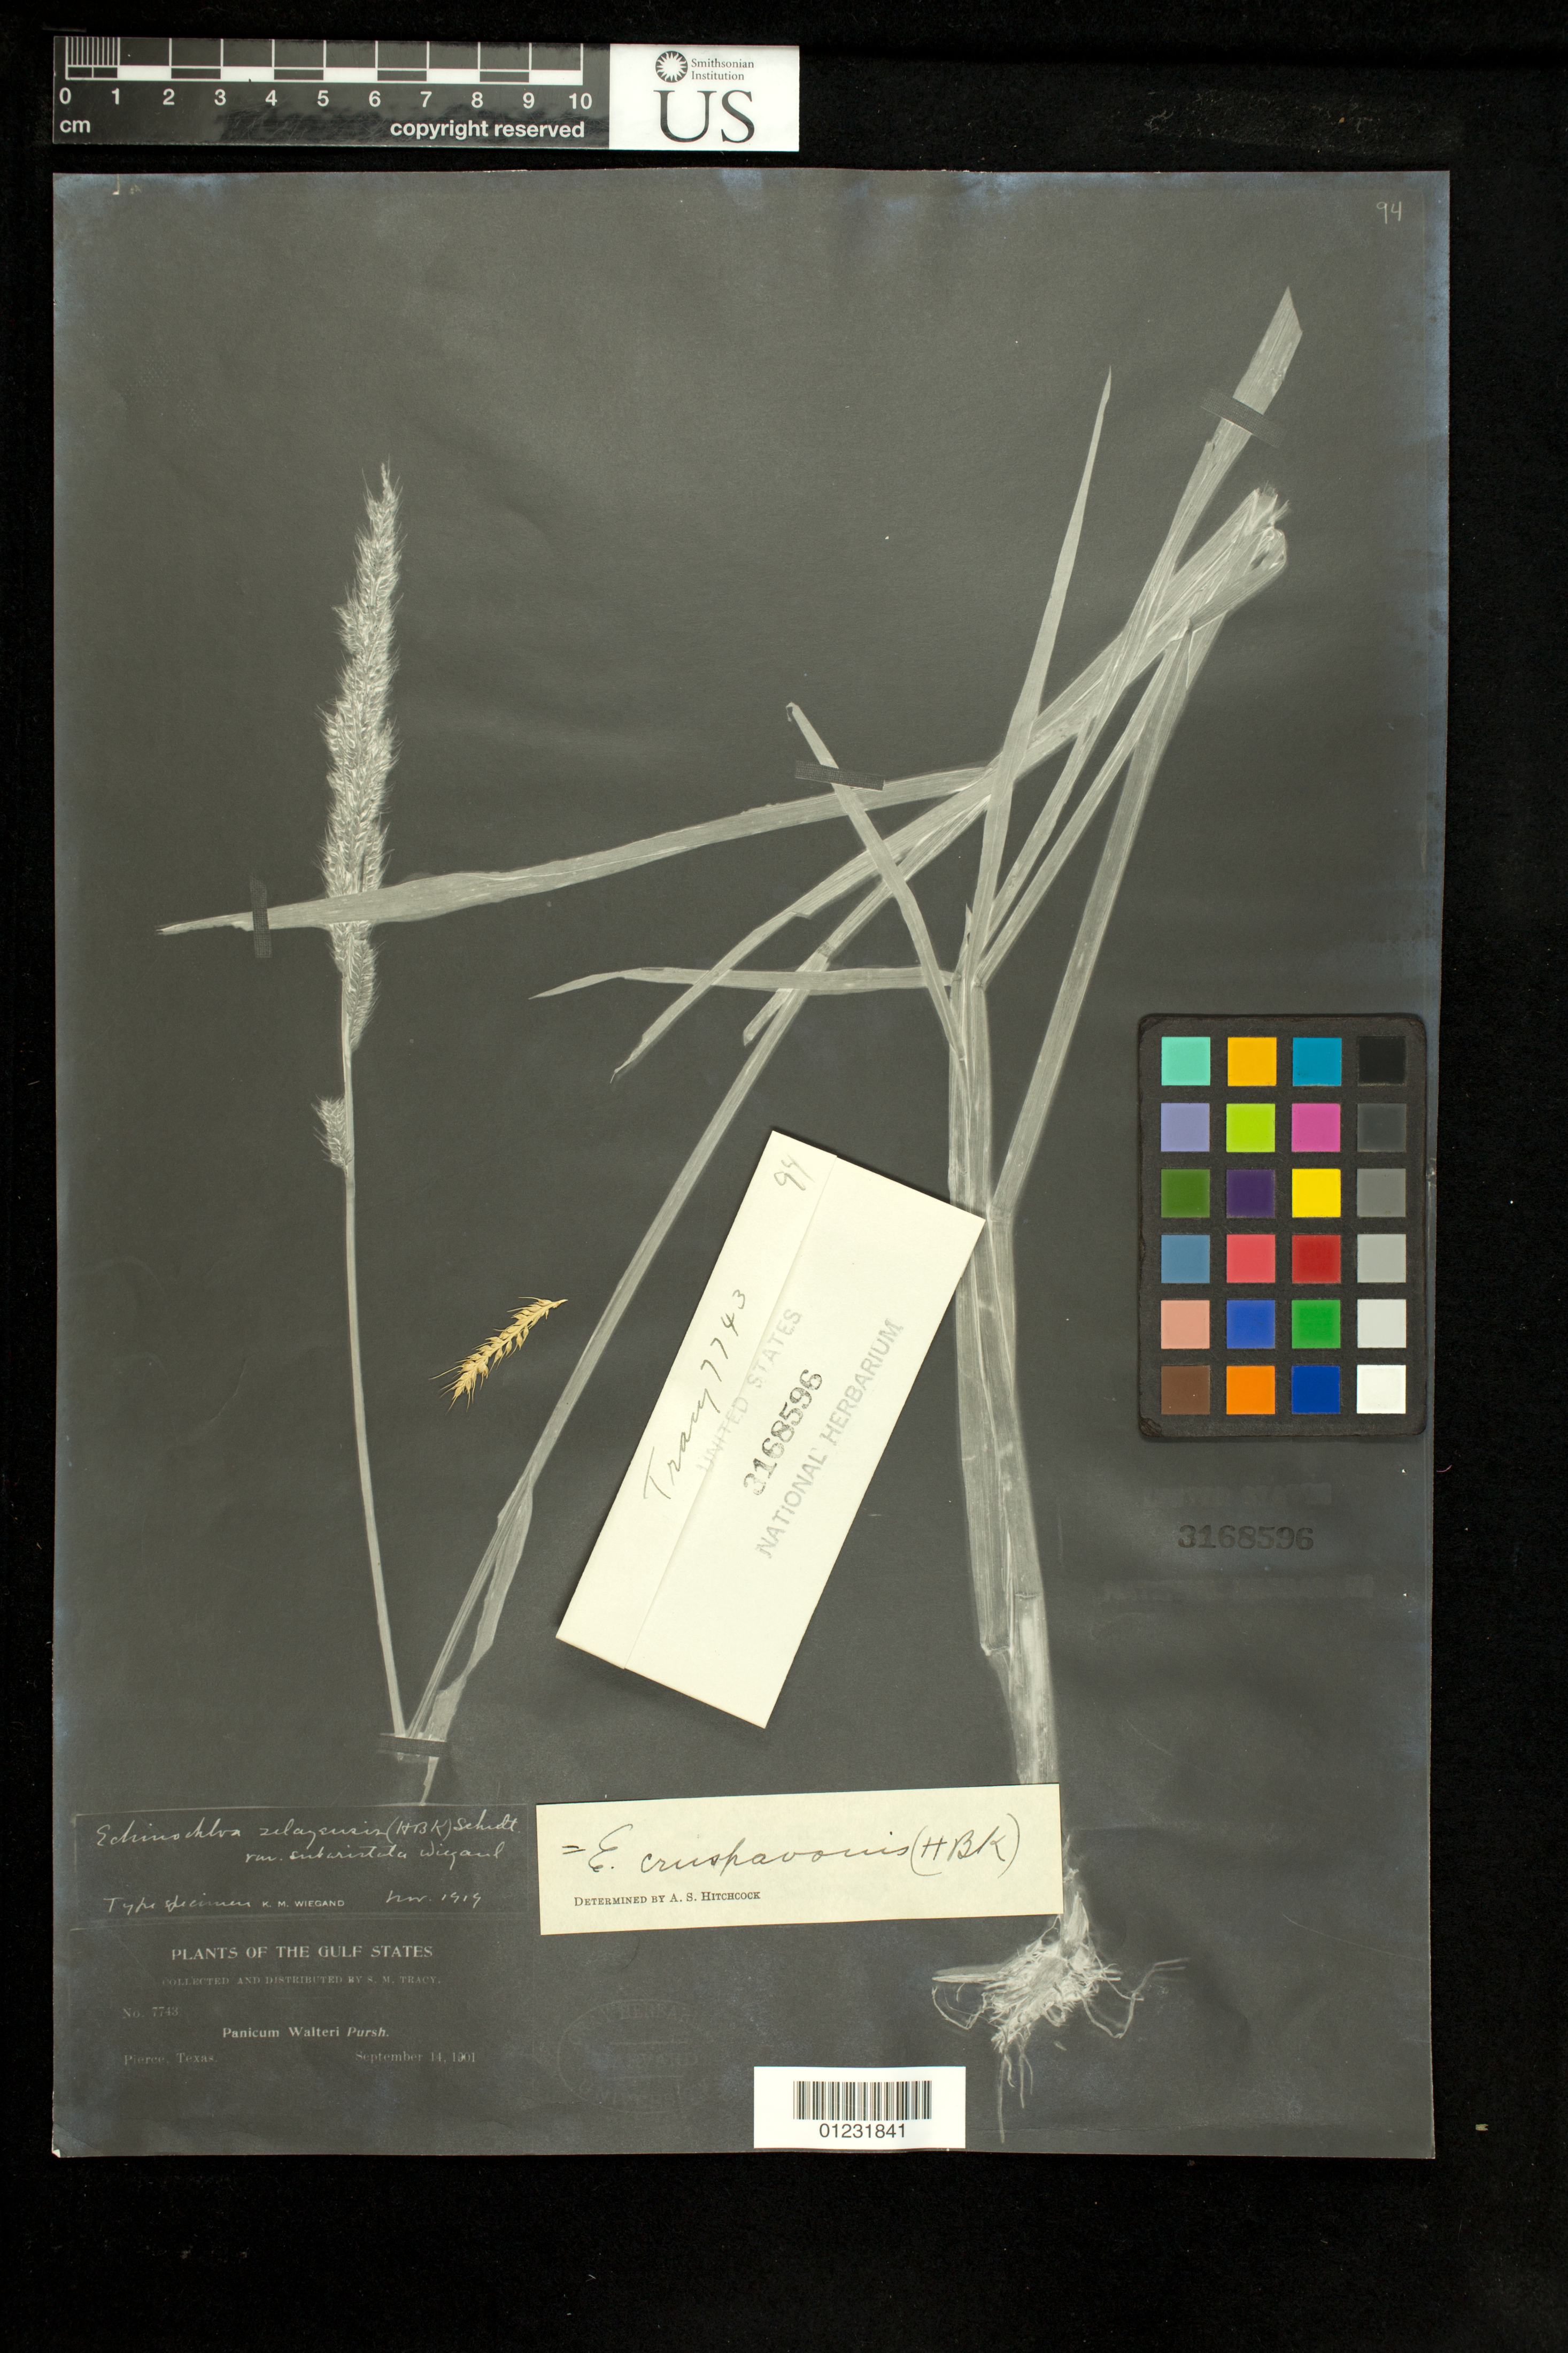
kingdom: Plantae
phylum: Tracheophyta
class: Liliopsida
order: Poales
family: Poaceae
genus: Echinochloa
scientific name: Echinochloa zelayensis var. subaristata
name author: Wiegand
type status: Isotype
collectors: S. M. Tracy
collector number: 7743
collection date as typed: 14 Sep 1901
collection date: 1901-09-14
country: United States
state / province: Texas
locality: Pierce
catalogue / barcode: US 3168596